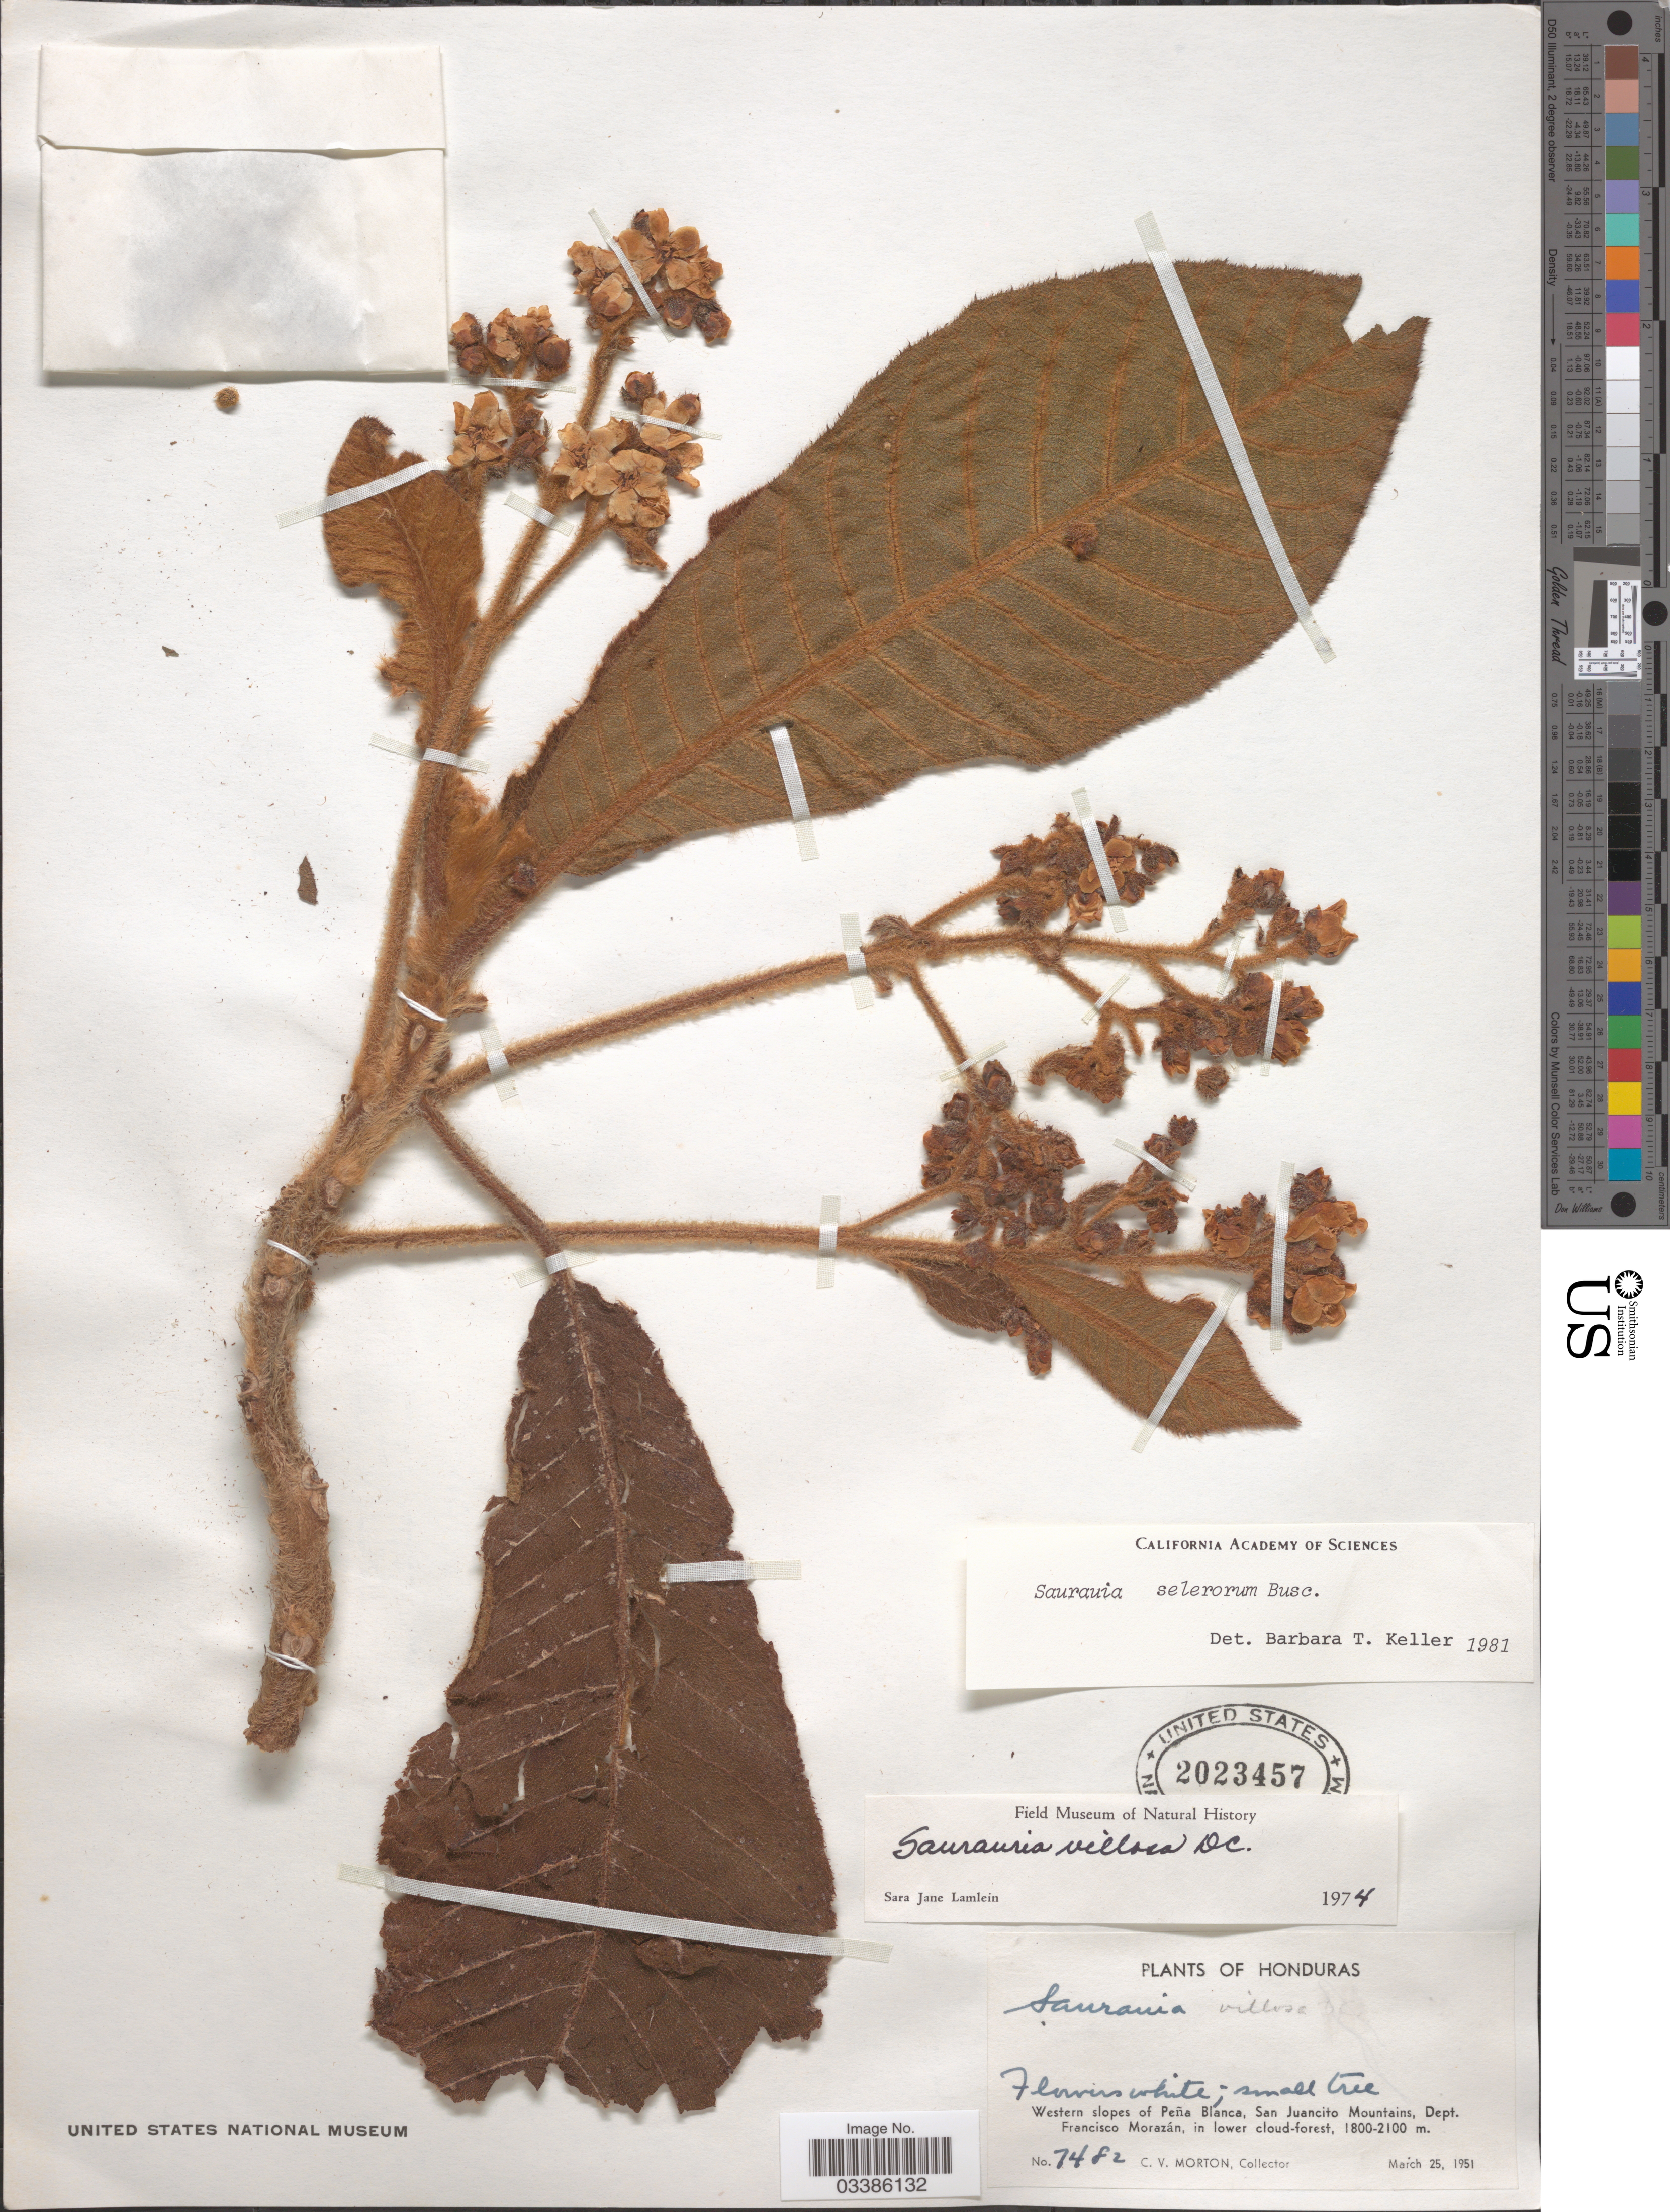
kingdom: Plantae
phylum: Tracheophyta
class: Magnoliopsida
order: Ericales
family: Actinidiaceae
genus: Saurauia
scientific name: Saurauia selerorum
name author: Buscal.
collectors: C. V. Morton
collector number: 7482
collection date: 1951-03-25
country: Honduras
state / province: Fco. Morazán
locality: Western slopes of Peña Blanca, San Juancito Mountains, Dept. Francisco Morazán.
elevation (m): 1800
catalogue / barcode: US 2023457